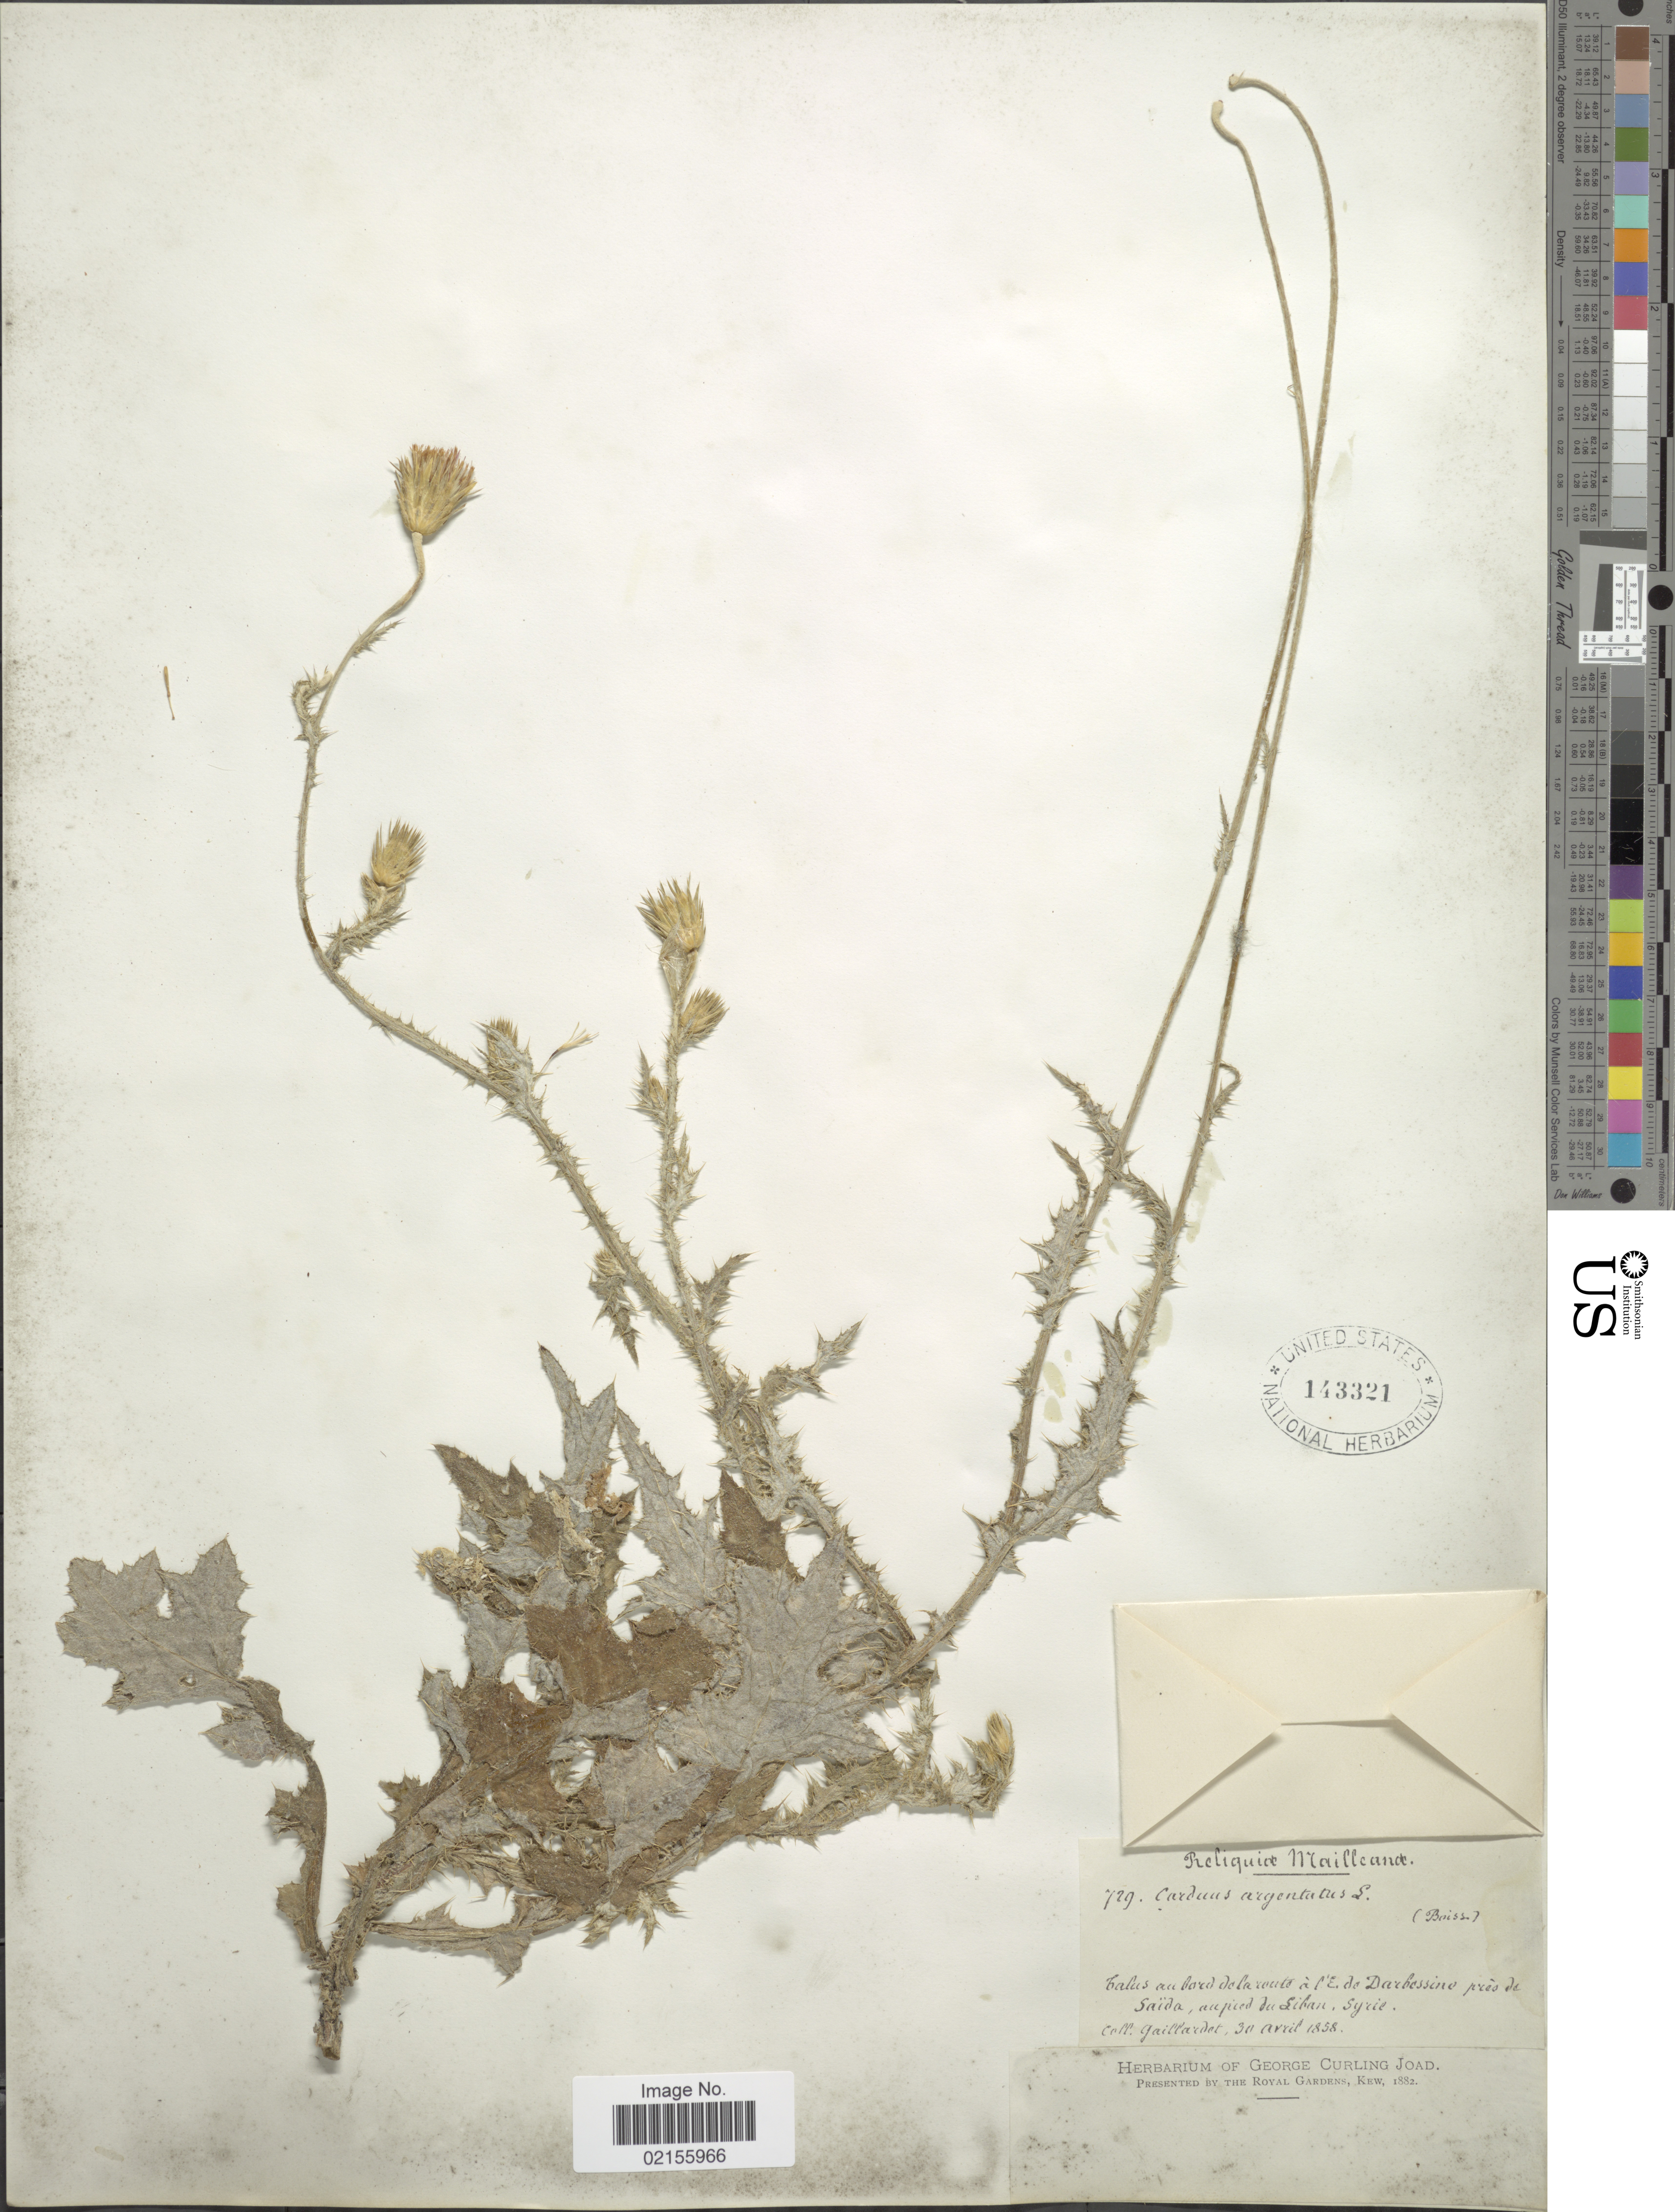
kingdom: Plantae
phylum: Tracheophyta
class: Magnoliopsida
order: Asterales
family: Asteraceae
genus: Carduus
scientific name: Carduus argentatus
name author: L.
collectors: Gaillardot, --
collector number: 729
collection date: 1858-04-30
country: Syria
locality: [illegible text] au bord de la route à SÉ de Darbessine près de Saïda, au pied du Siban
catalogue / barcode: US 143321